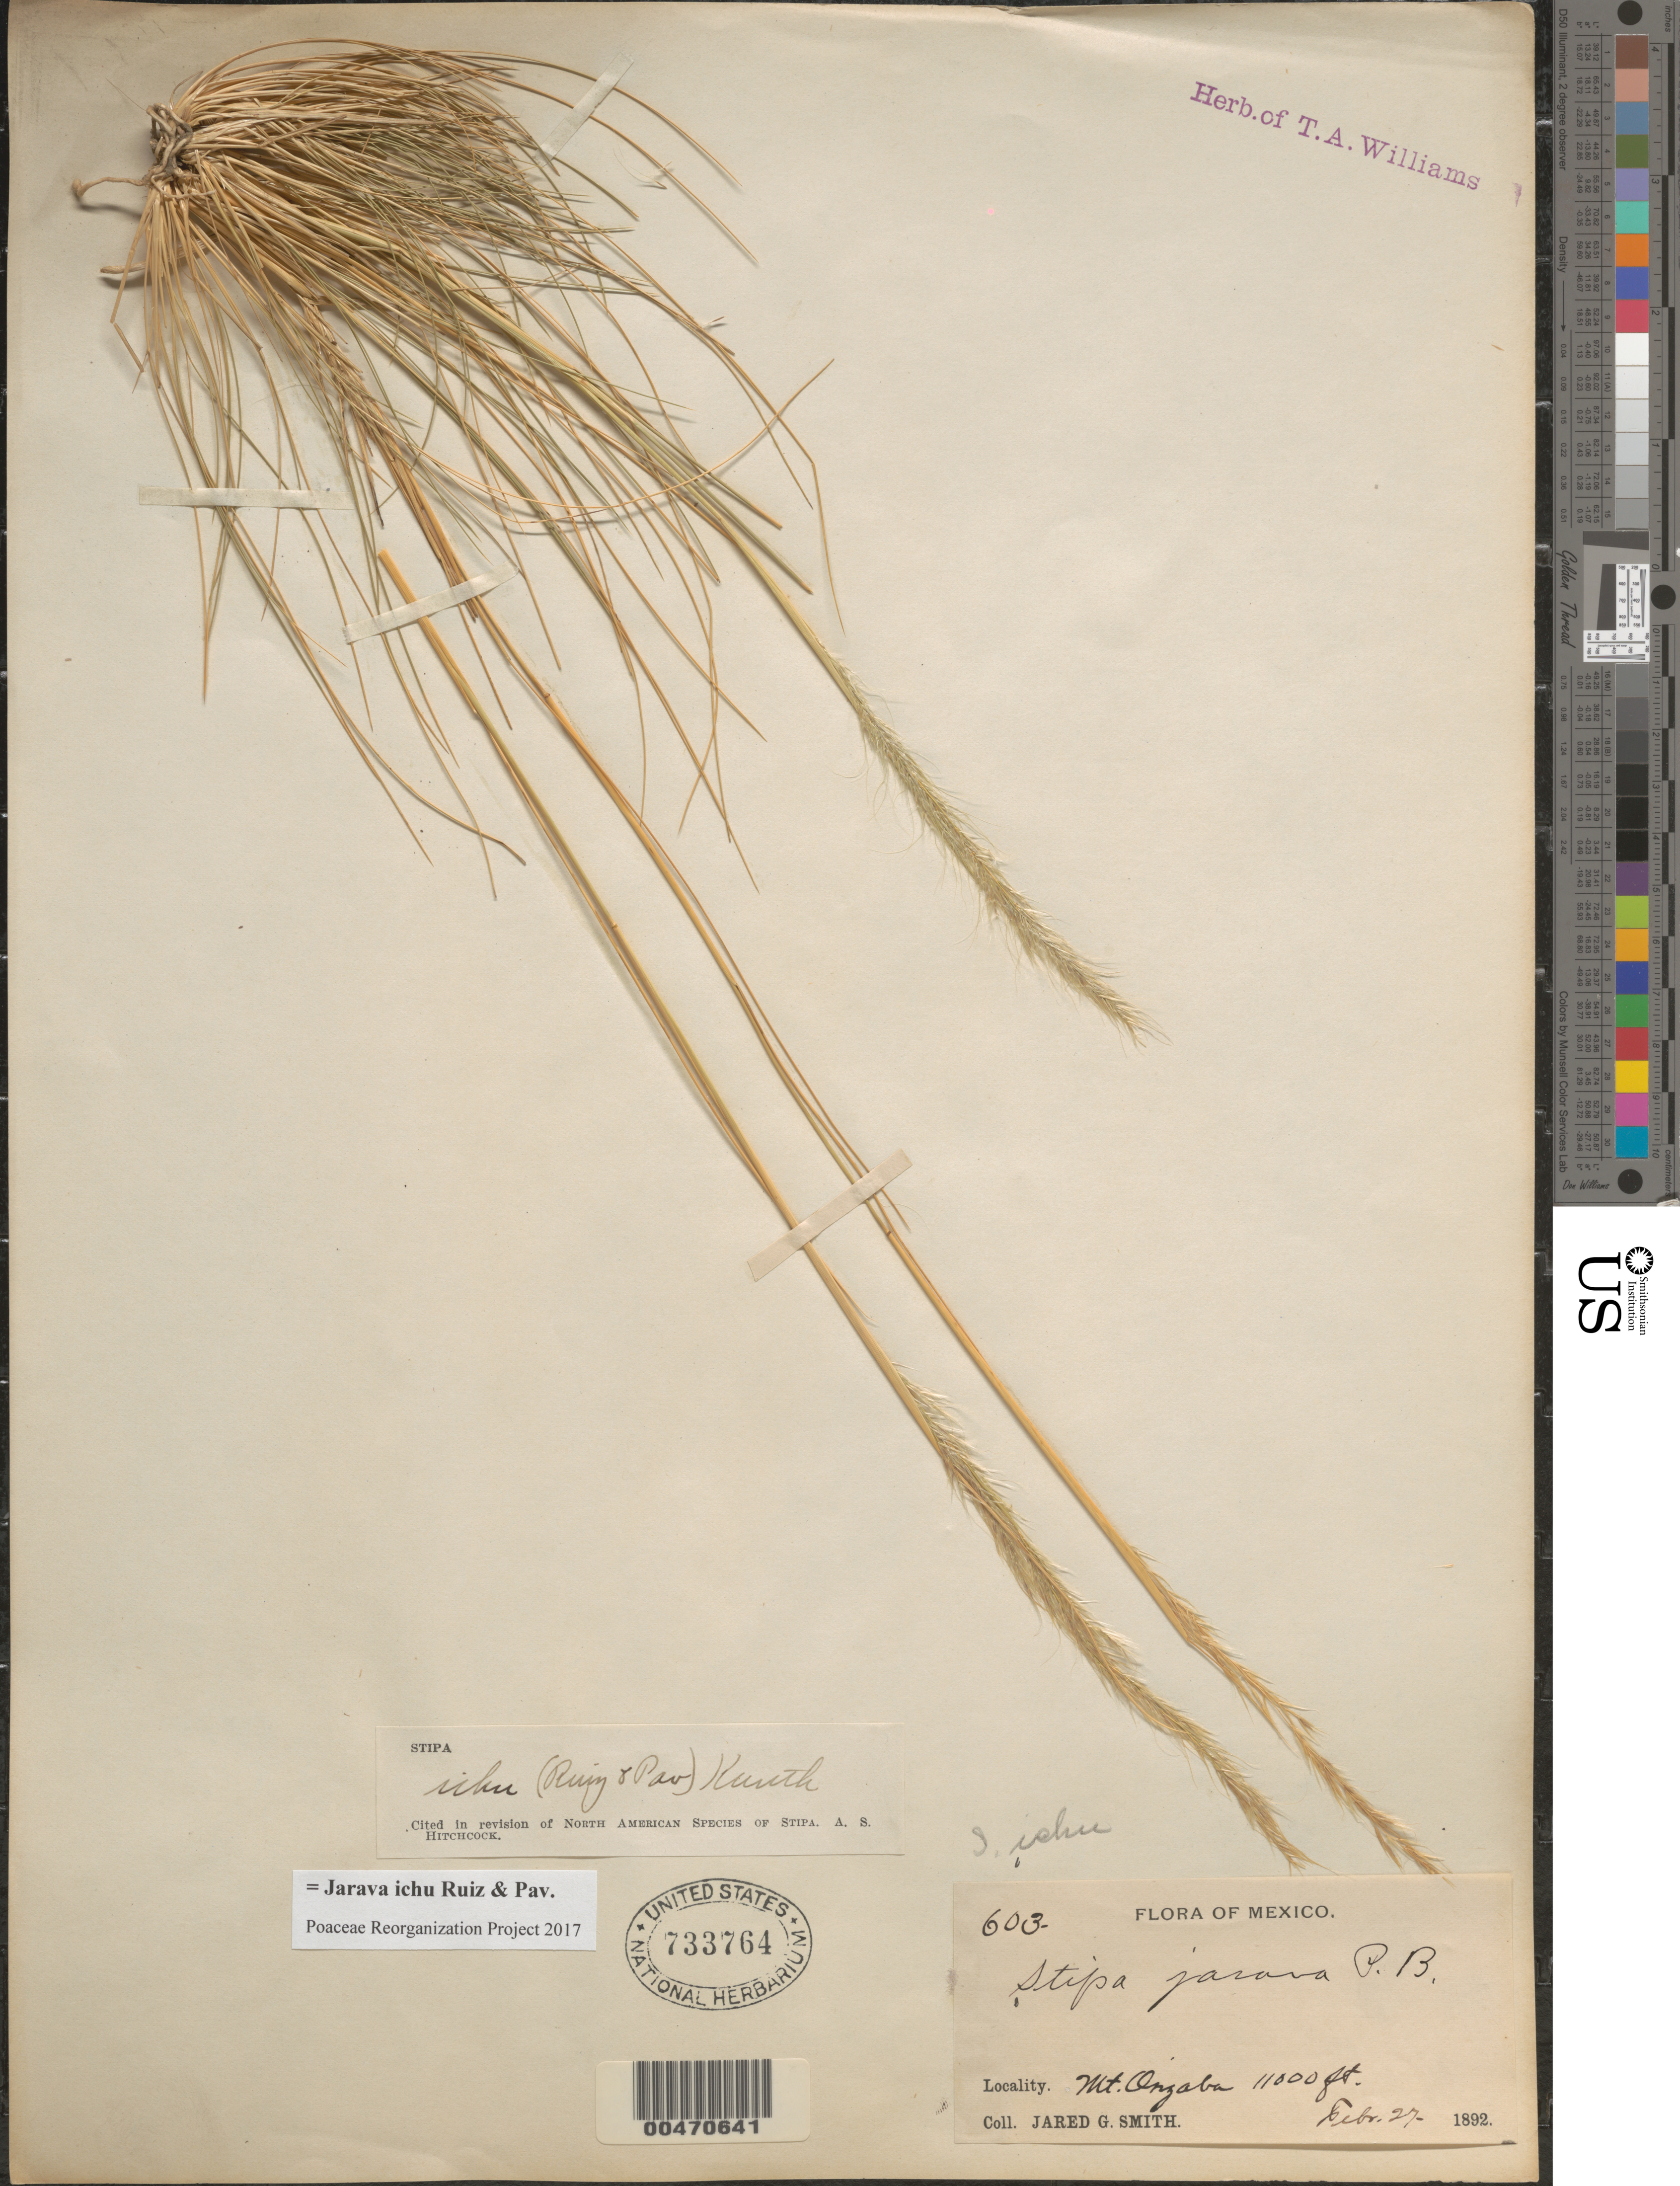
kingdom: Plantae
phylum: Tracheophyta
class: Liliopsida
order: Poales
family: Poaceae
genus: Jarava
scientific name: Jarava ichu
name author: Ruiz & Pav.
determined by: Poaceae Reorganization Project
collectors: J. G. Smith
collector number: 603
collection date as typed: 27 Feb 1892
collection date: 1892-02-27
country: Mexico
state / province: Veracruz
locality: Mt Orizaba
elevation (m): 3353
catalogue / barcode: US 733764